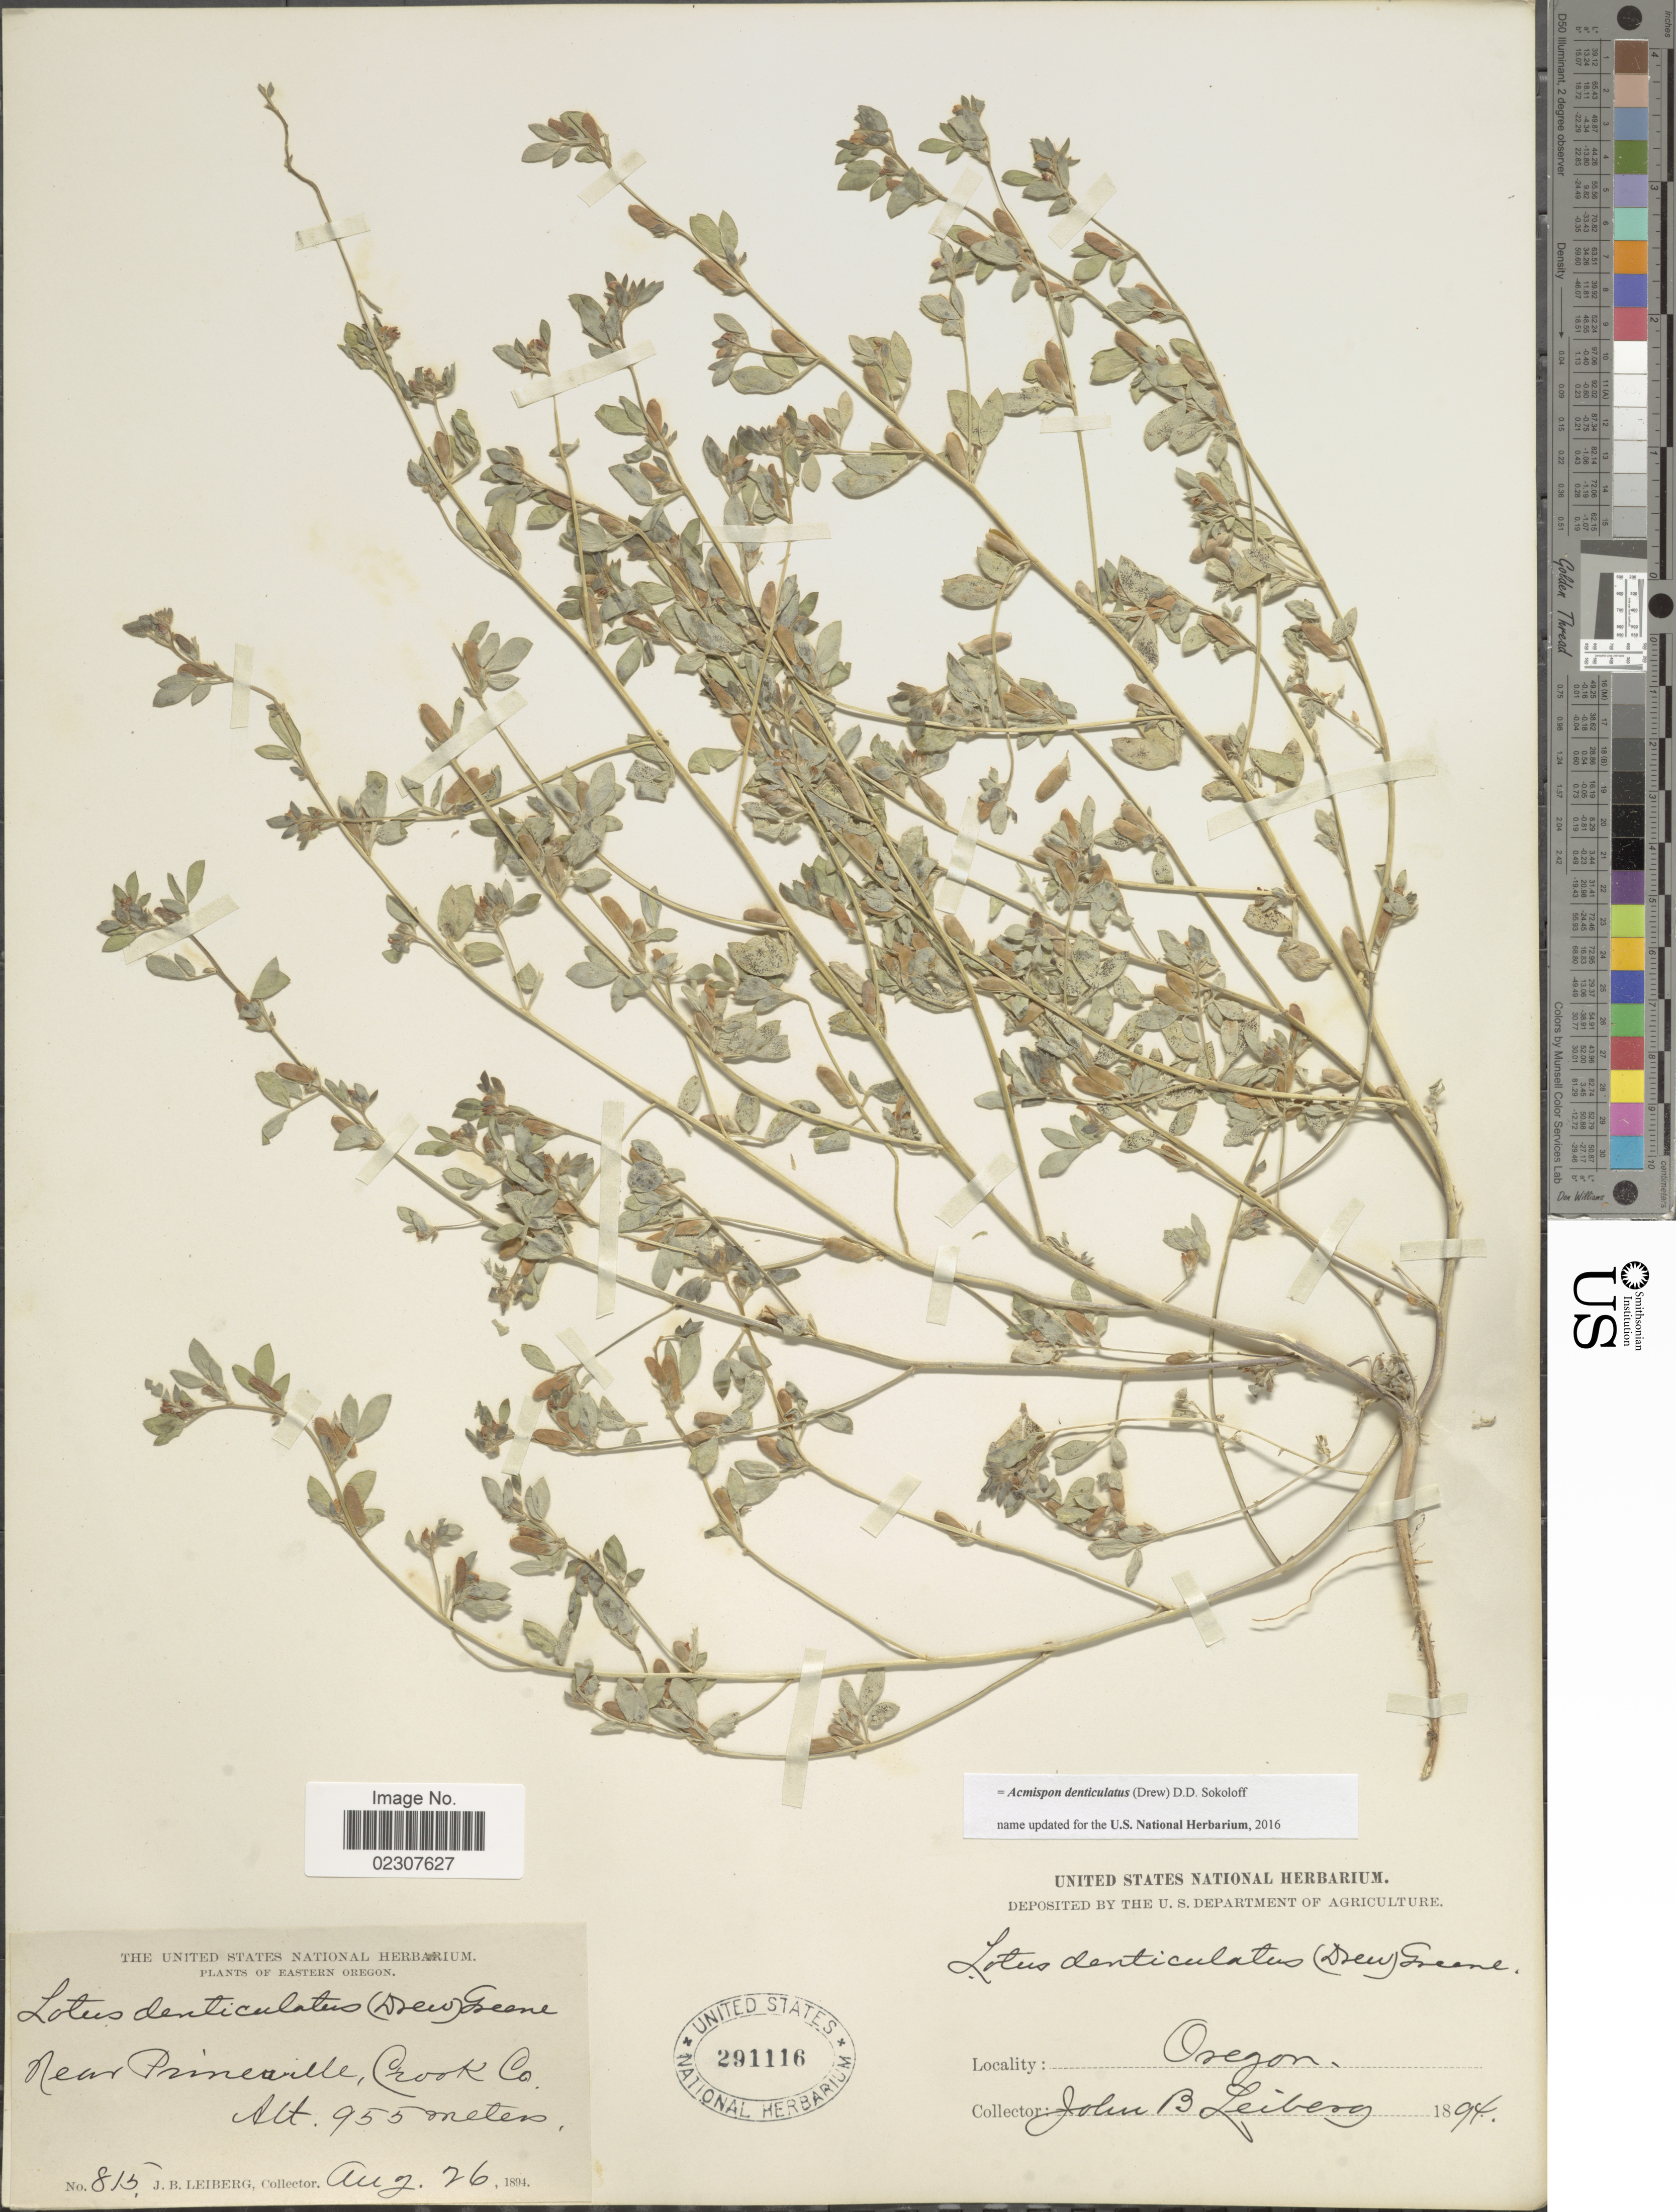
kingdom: Plantae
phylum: Tracheophyta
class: Magnoliopsida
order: Fabales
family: Fabaceae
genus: Acmispon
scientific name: Acmispon denticulatus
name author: (Drew) D.D. Sokoloff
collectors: J. B. Leiberg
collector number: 815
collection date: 1894-08-26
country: United States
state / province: Oregon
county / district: Crook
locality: Eastern Oregon, Near Pineville, Crook Co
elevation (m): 955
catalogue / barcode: US 291116